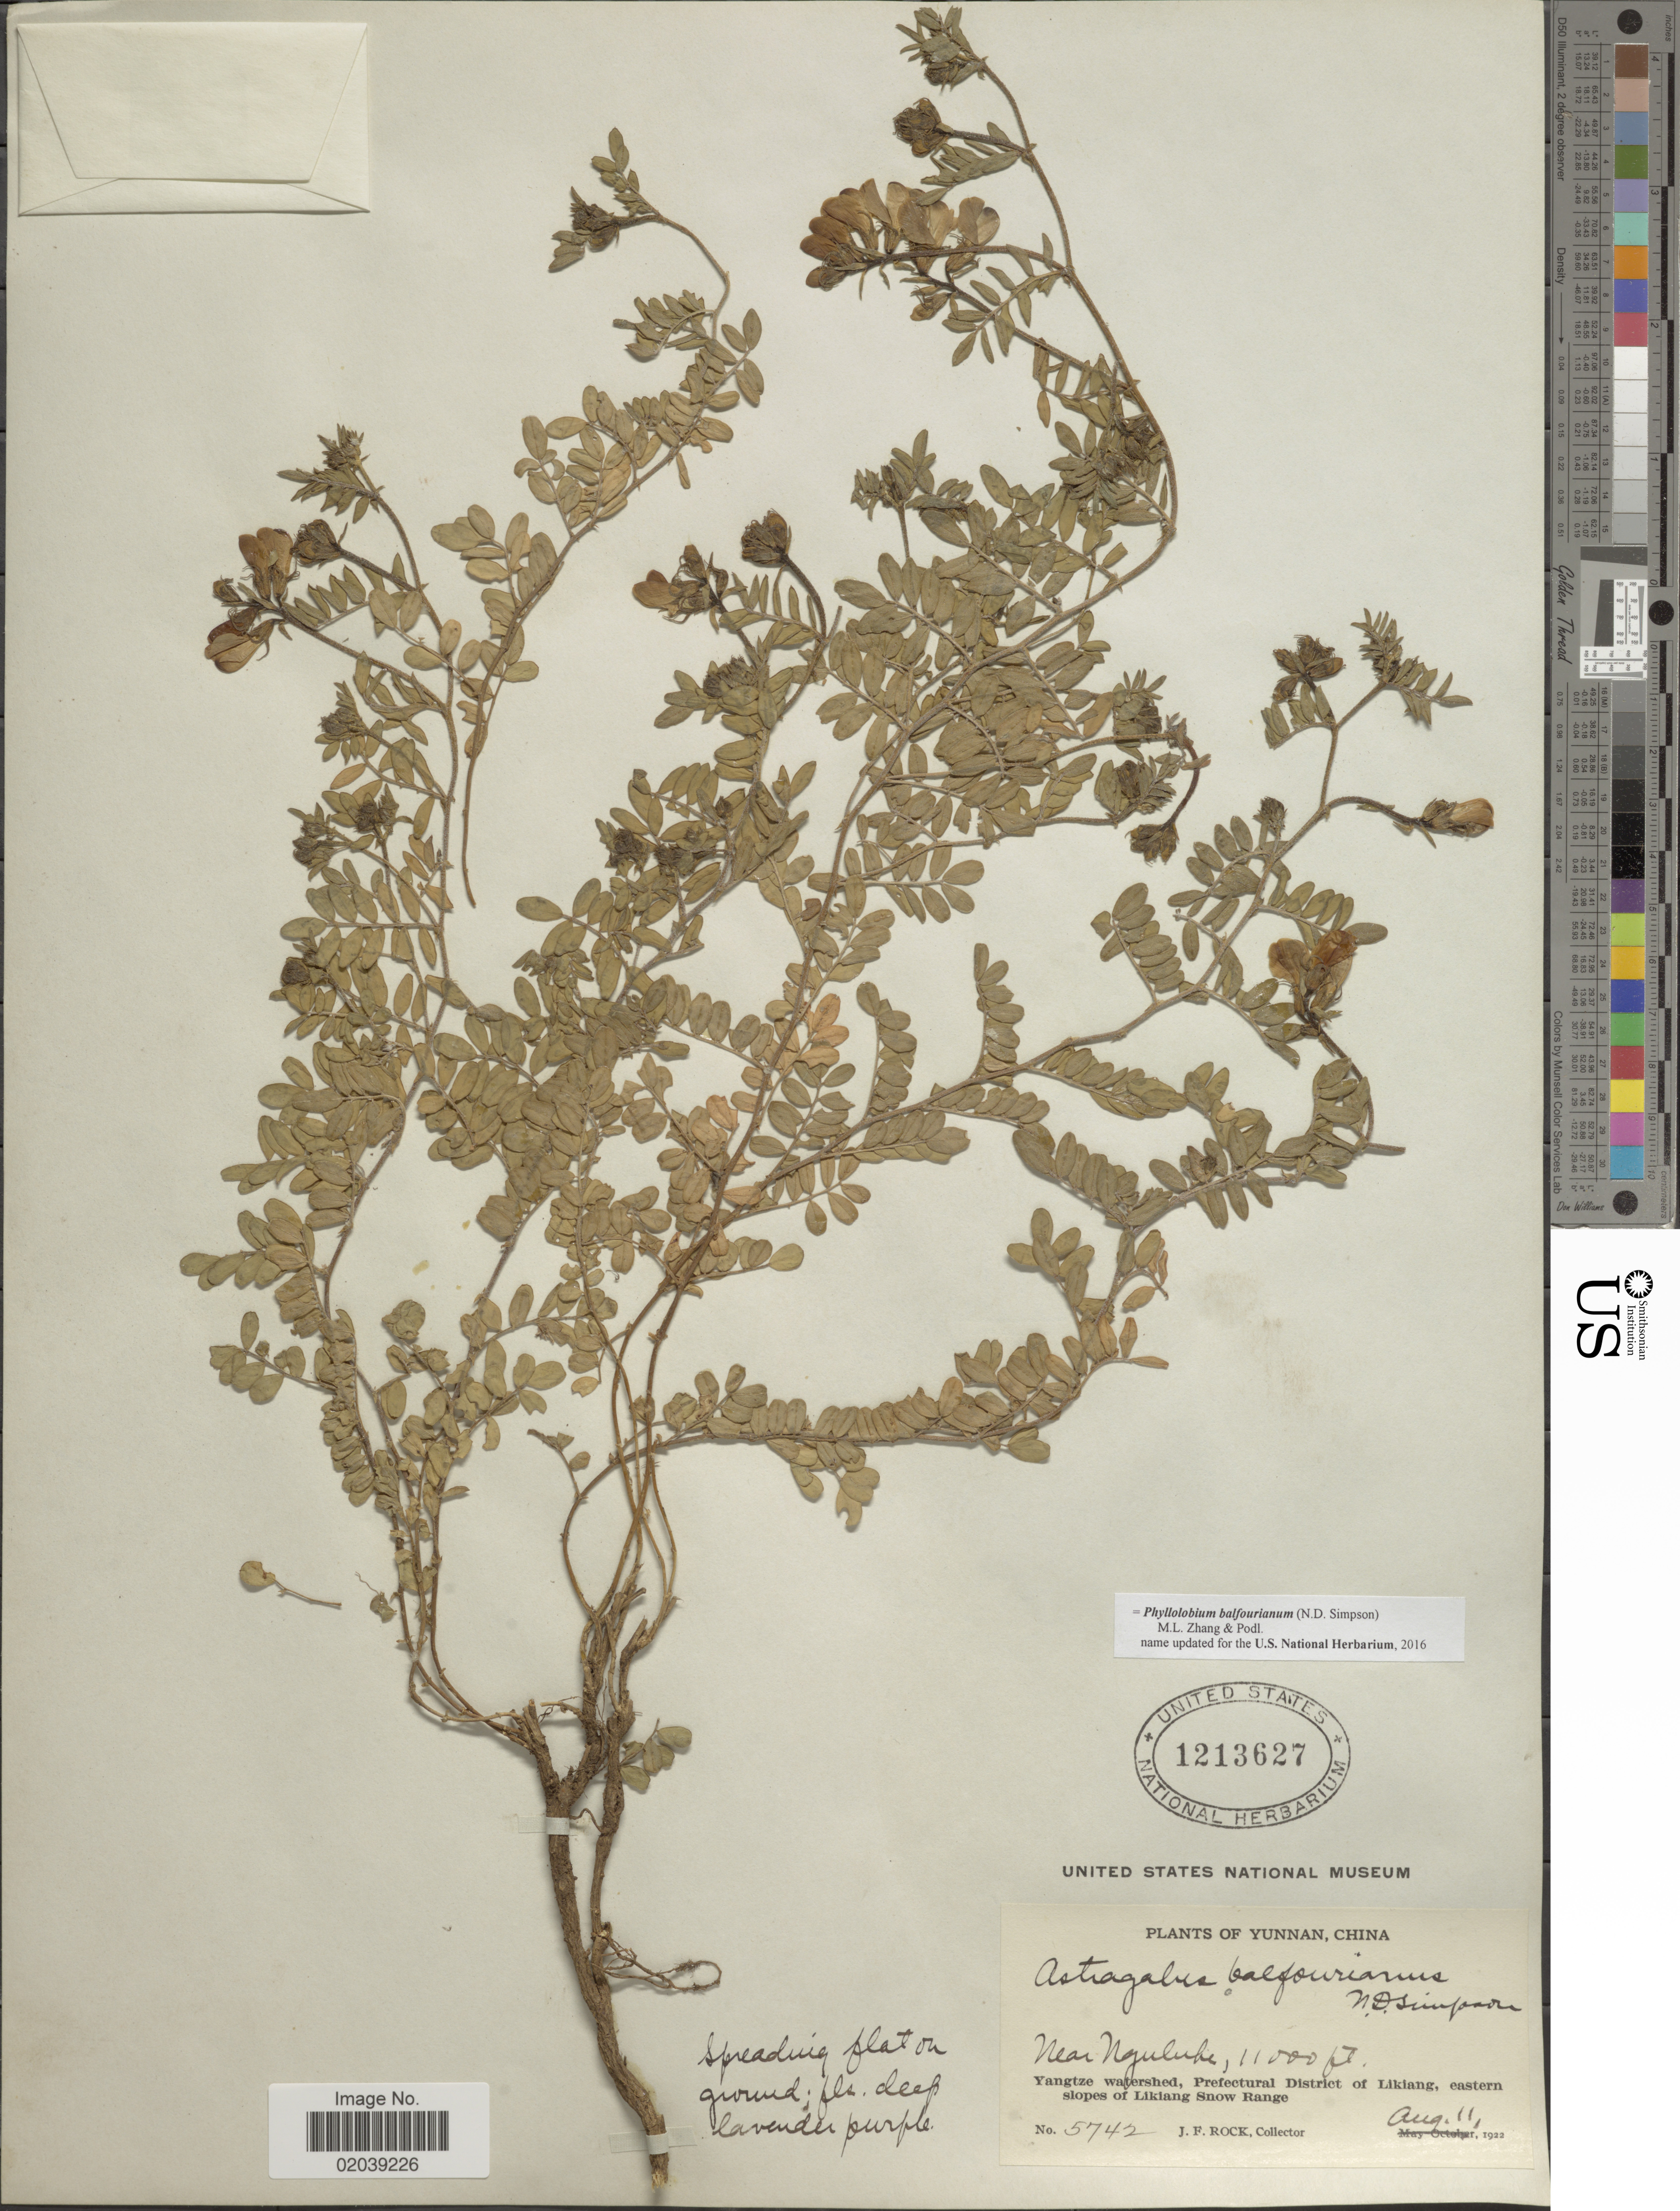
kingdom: Plantae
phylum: Tracheophyta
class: Magnoliopsida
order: Fabales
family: Fabaceae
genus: Phyllolobium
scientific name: Phyllolobium balfourianum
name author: (N.D. Simpson) M.L. Zhang & Podlech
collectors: J. Rock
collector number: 5742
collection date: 1922-08-11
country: China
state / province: Yunnan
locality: Near Nguluke. Yangtze watershed, Prefectural District of Likiang, eastern slopes of Likiang Snow Range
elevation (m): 3353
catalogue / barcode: US 1213627